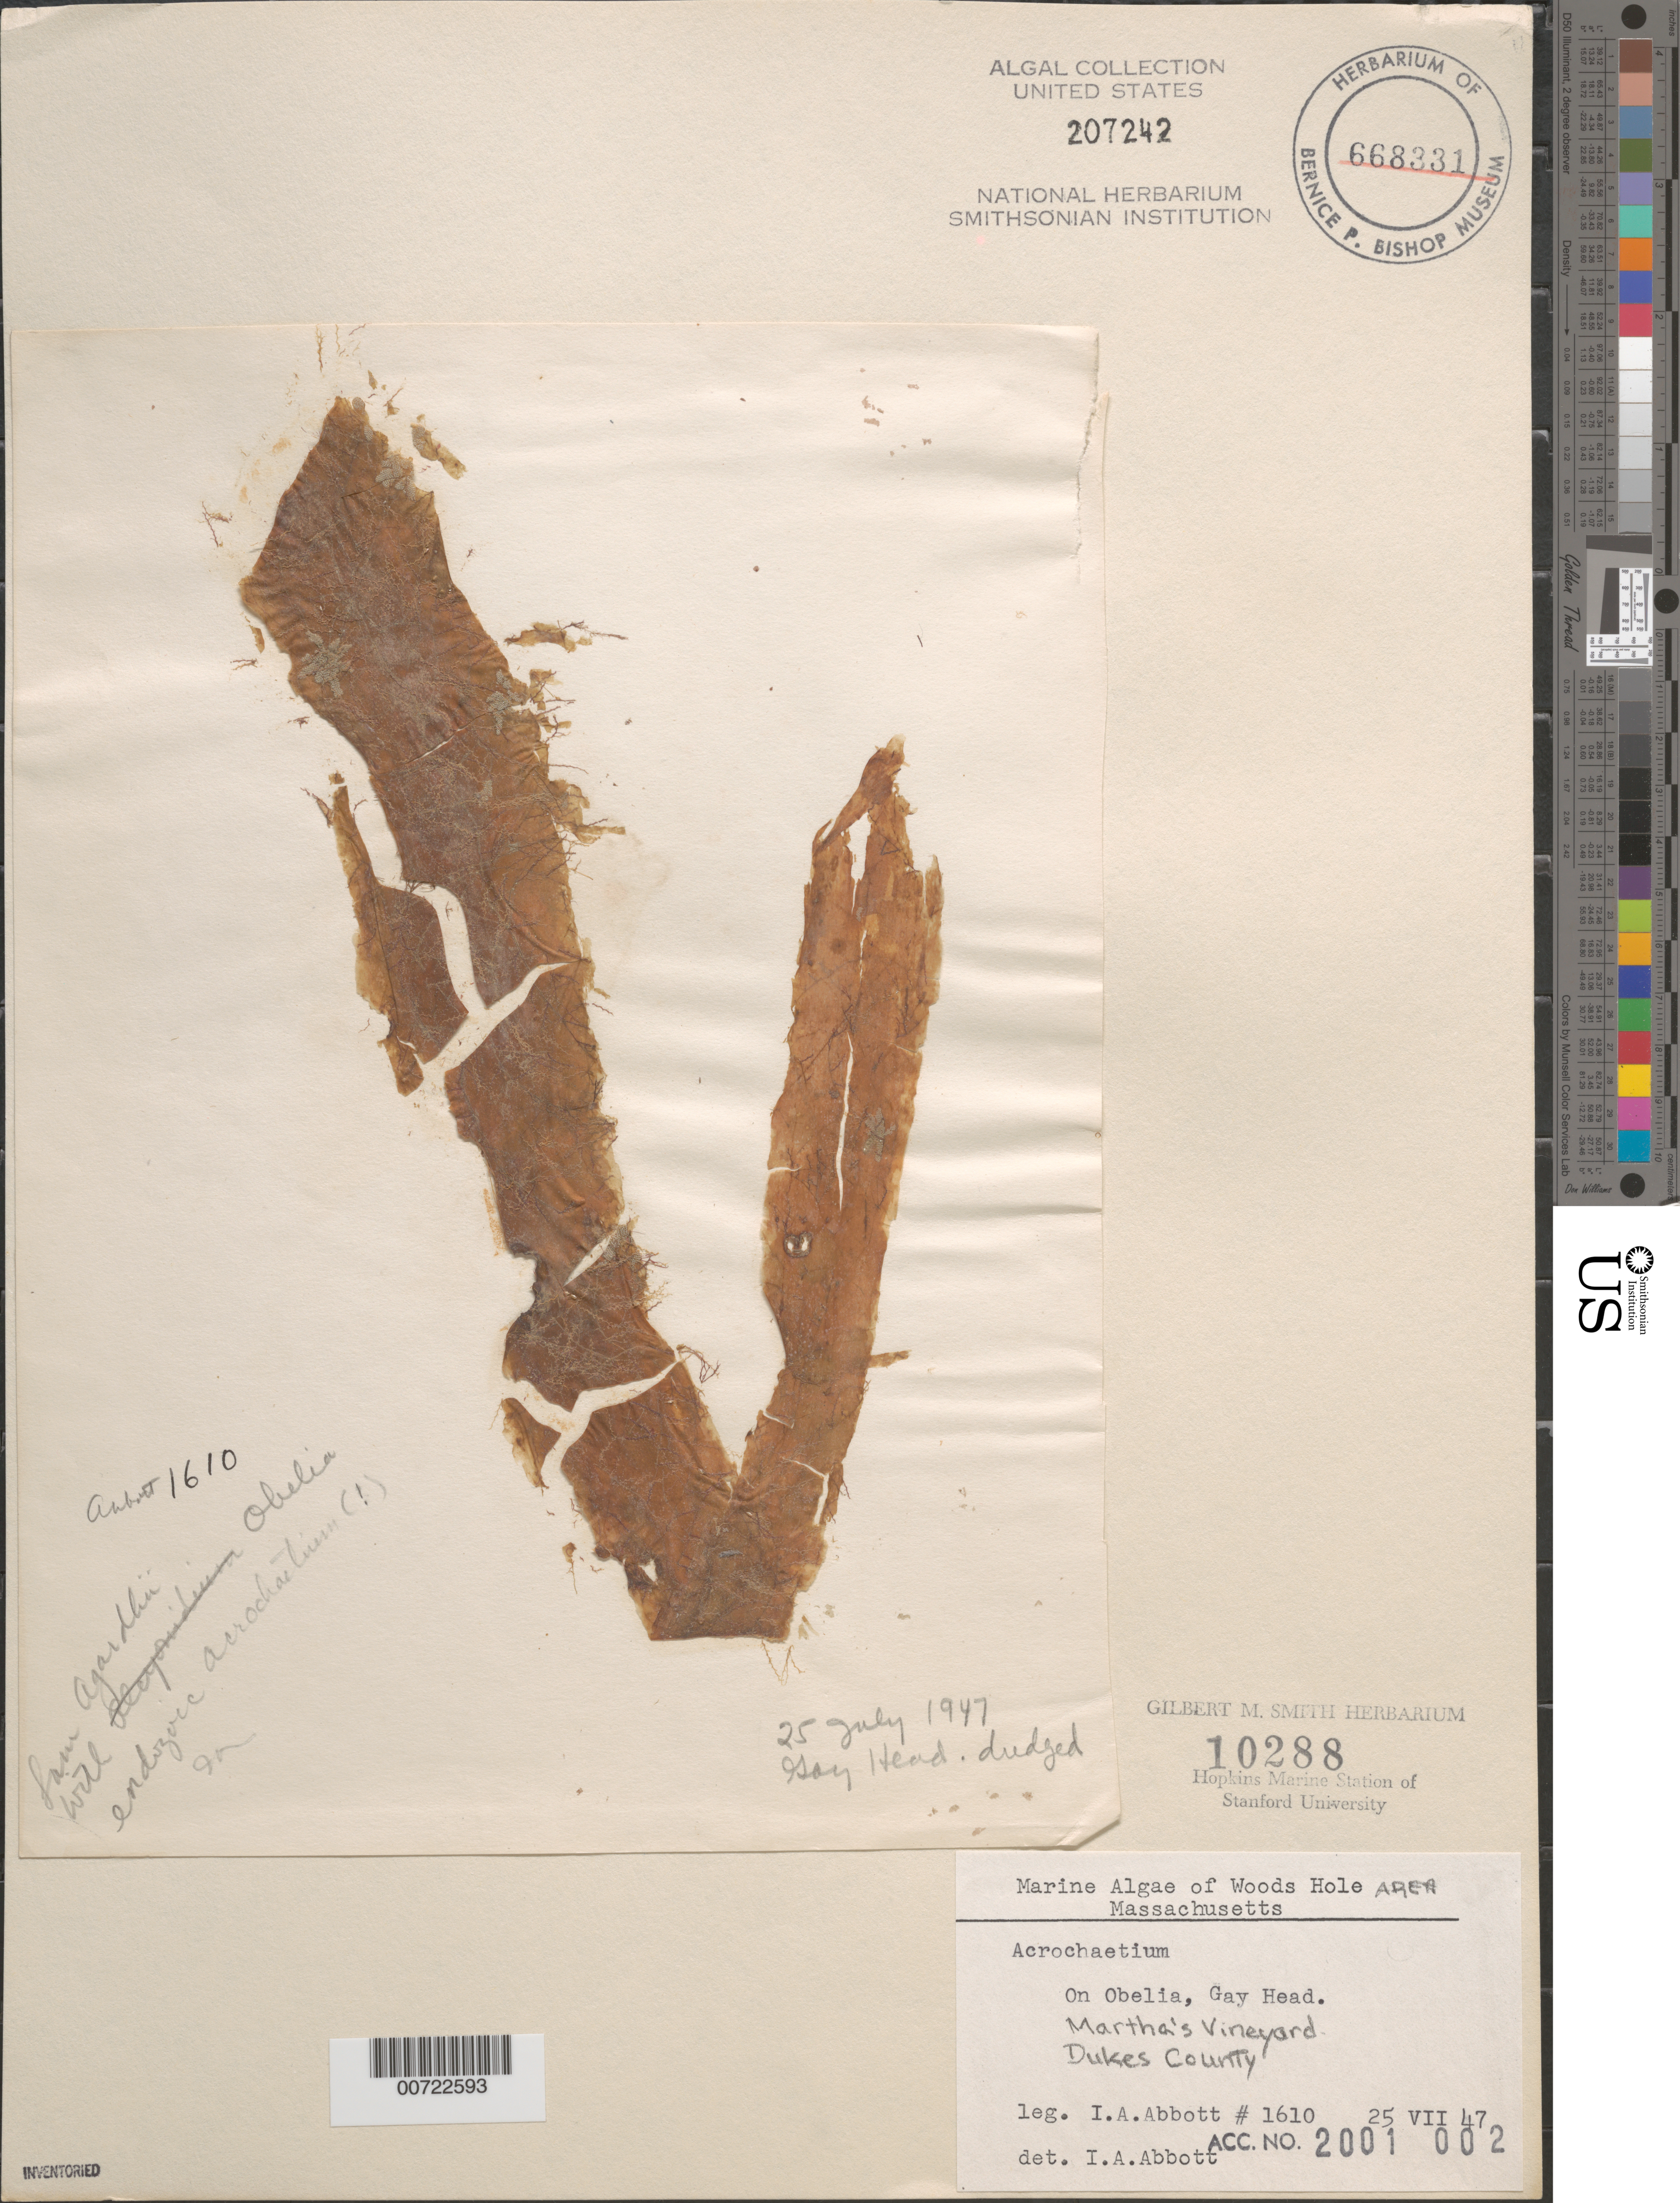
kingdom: Plantae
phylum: Rhodophyta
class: Florideophyceae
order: Acrochaetiales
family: Acrochaetiaceae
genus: Acrochaetium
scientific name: Acrochaetium sp.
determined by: Abbott, Isabella A.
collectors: I. A. Abbott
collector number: IAA 1610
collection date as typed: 25 Jul 1947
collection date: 1947-07-25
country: United States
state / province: Massachusetts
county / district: Dukes County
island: Martha's Vineyard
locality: Gay Head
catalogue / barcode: US 207242